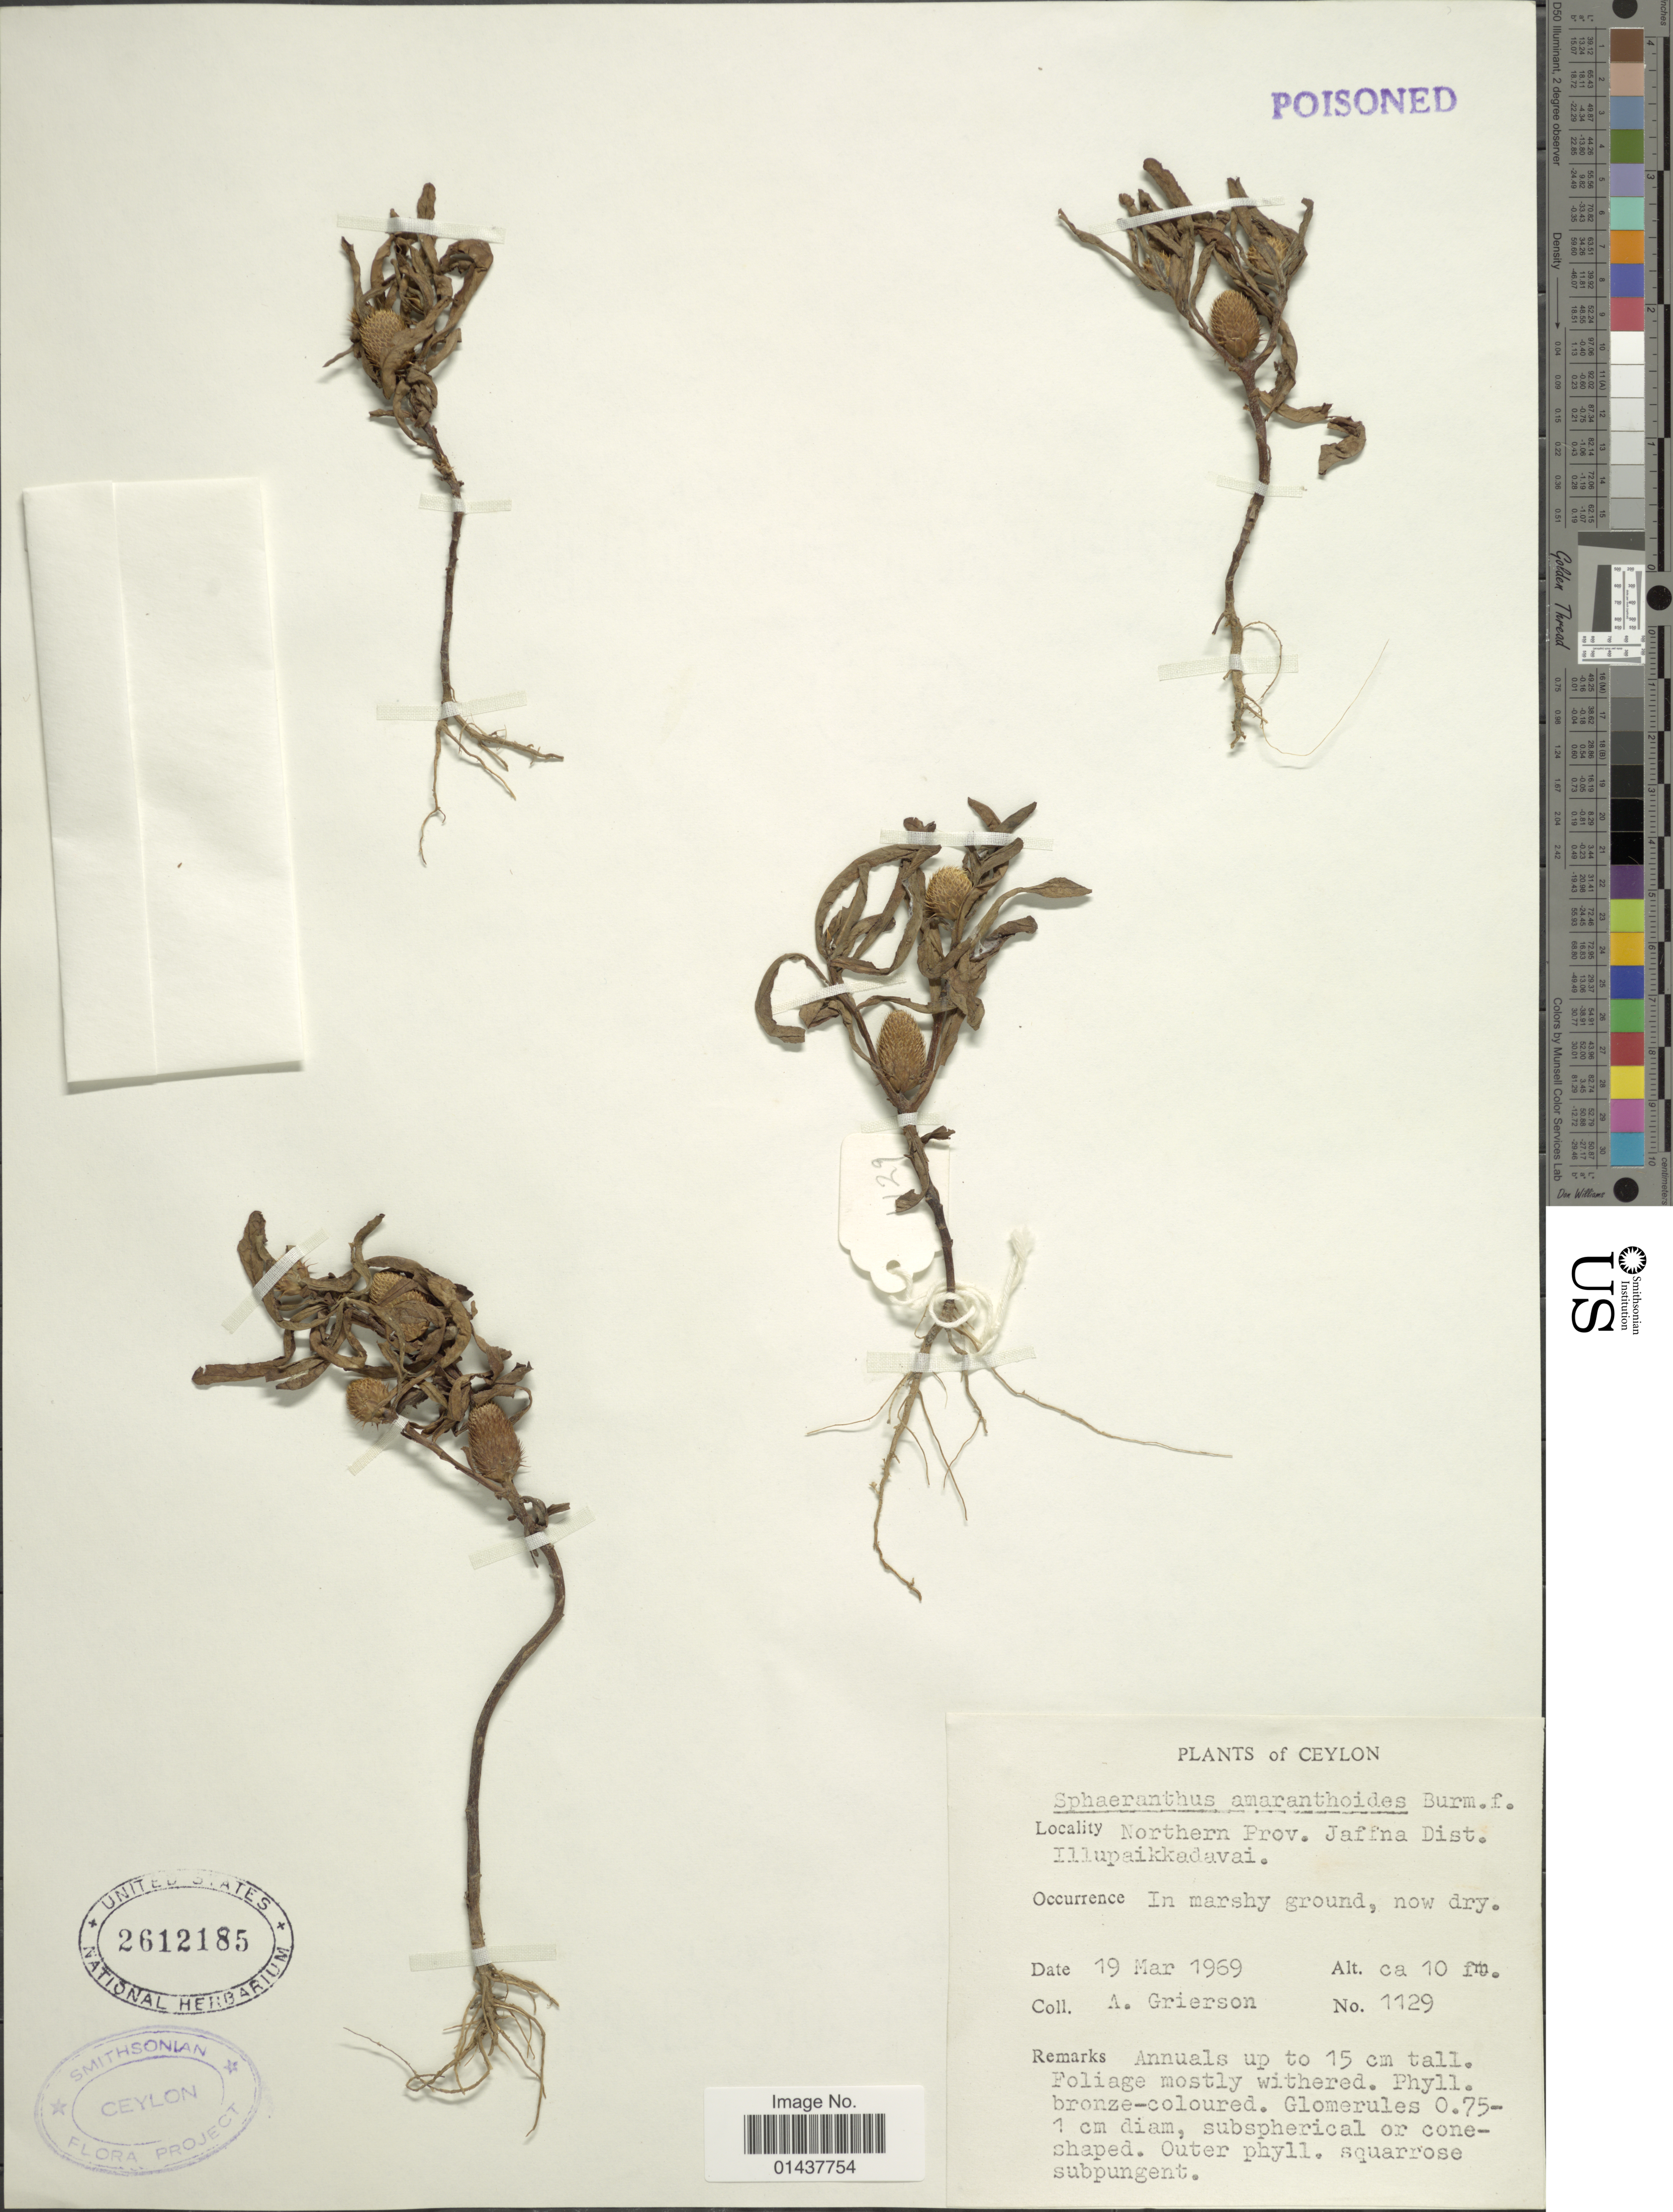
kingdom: Plantae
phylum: Tracheophyta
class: Magnoliopsida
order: Asterales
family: Asteraceae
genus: Sphaeranthus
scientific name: Sphaeranthus amaranthoides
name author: Burm. f.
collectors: A. Grierson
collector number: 1129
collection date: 1969-03-19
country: Sri Lanka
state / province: Northern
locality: Ceylon, Jaffna Dist. Illupaikkadavai, In marshy ground, now dry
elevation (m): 10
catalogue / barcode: US 2612185